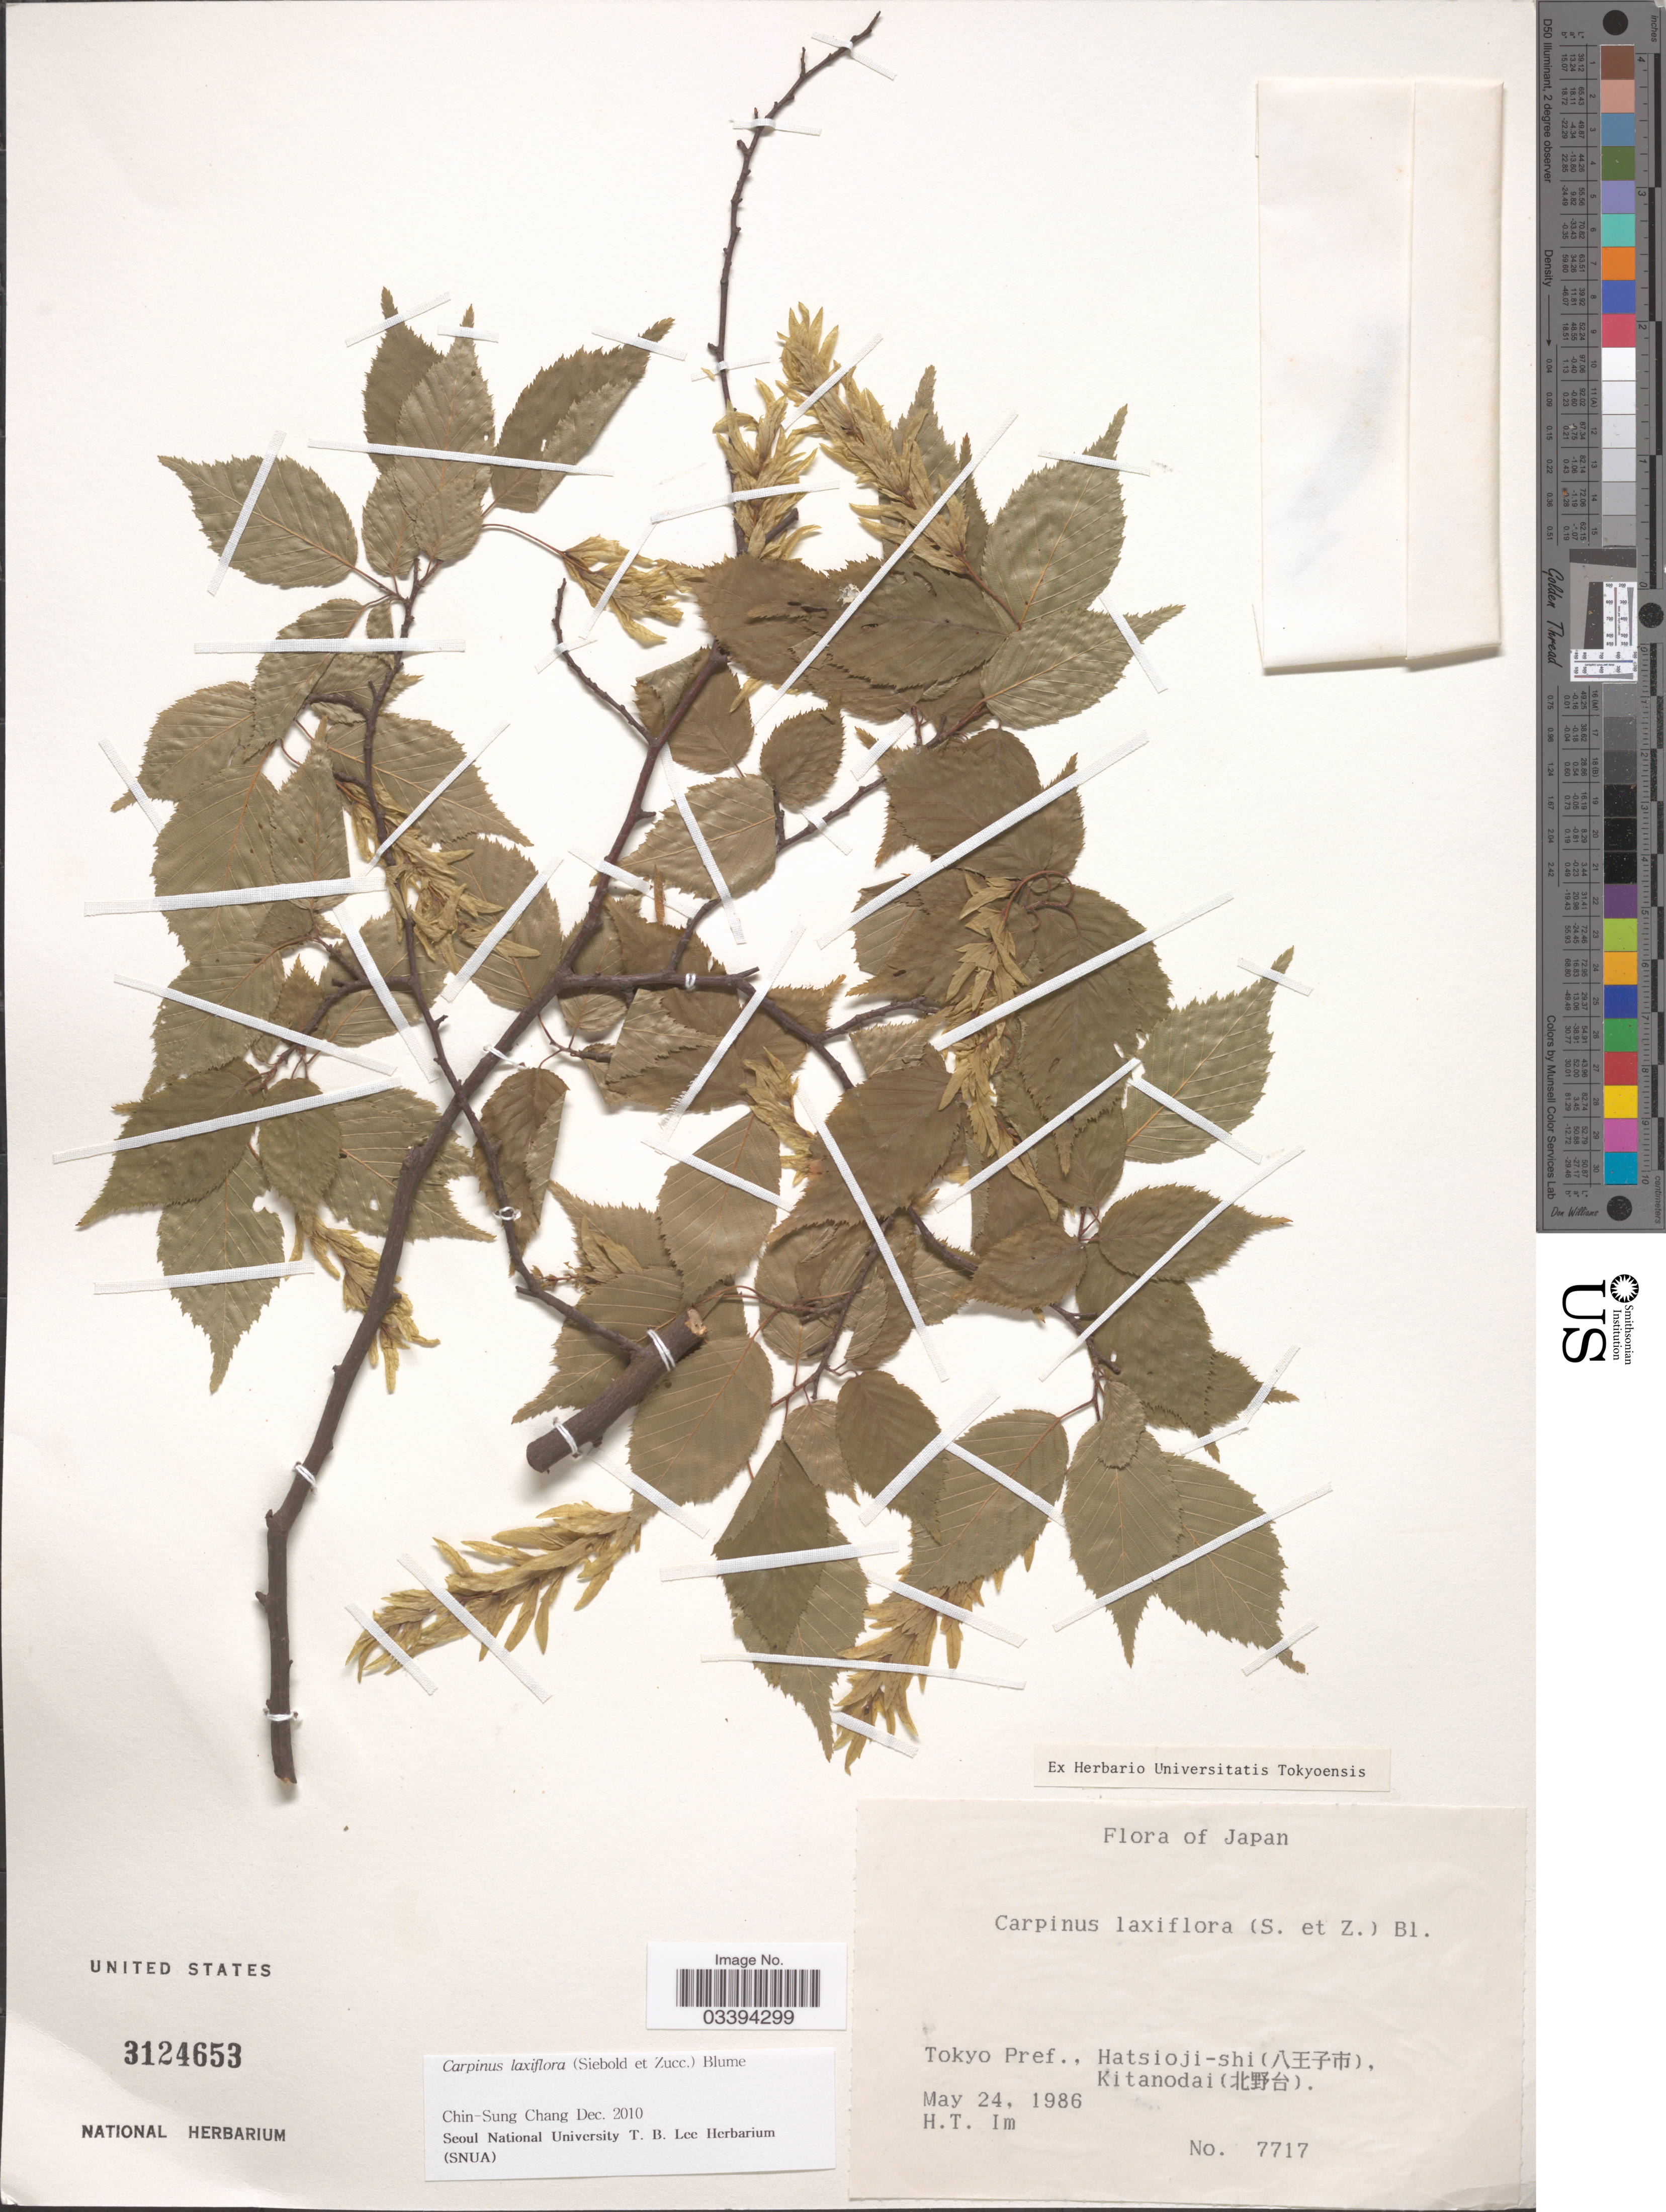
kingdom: Plantae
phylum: Tracheophyta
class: Magnoliopsida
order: Fagales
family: Betulaceae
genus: Carpinus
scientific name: Carpinus laxiflora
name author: (Siebold & Zucc.) Blume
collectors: H. Im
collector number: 7717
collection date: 1986-05-24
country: Japan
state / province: Tokyo, Federal City of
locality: Tokyo Pref., Hatsioji-shi (X), Kitanodai (X).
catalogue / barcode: US 3124653